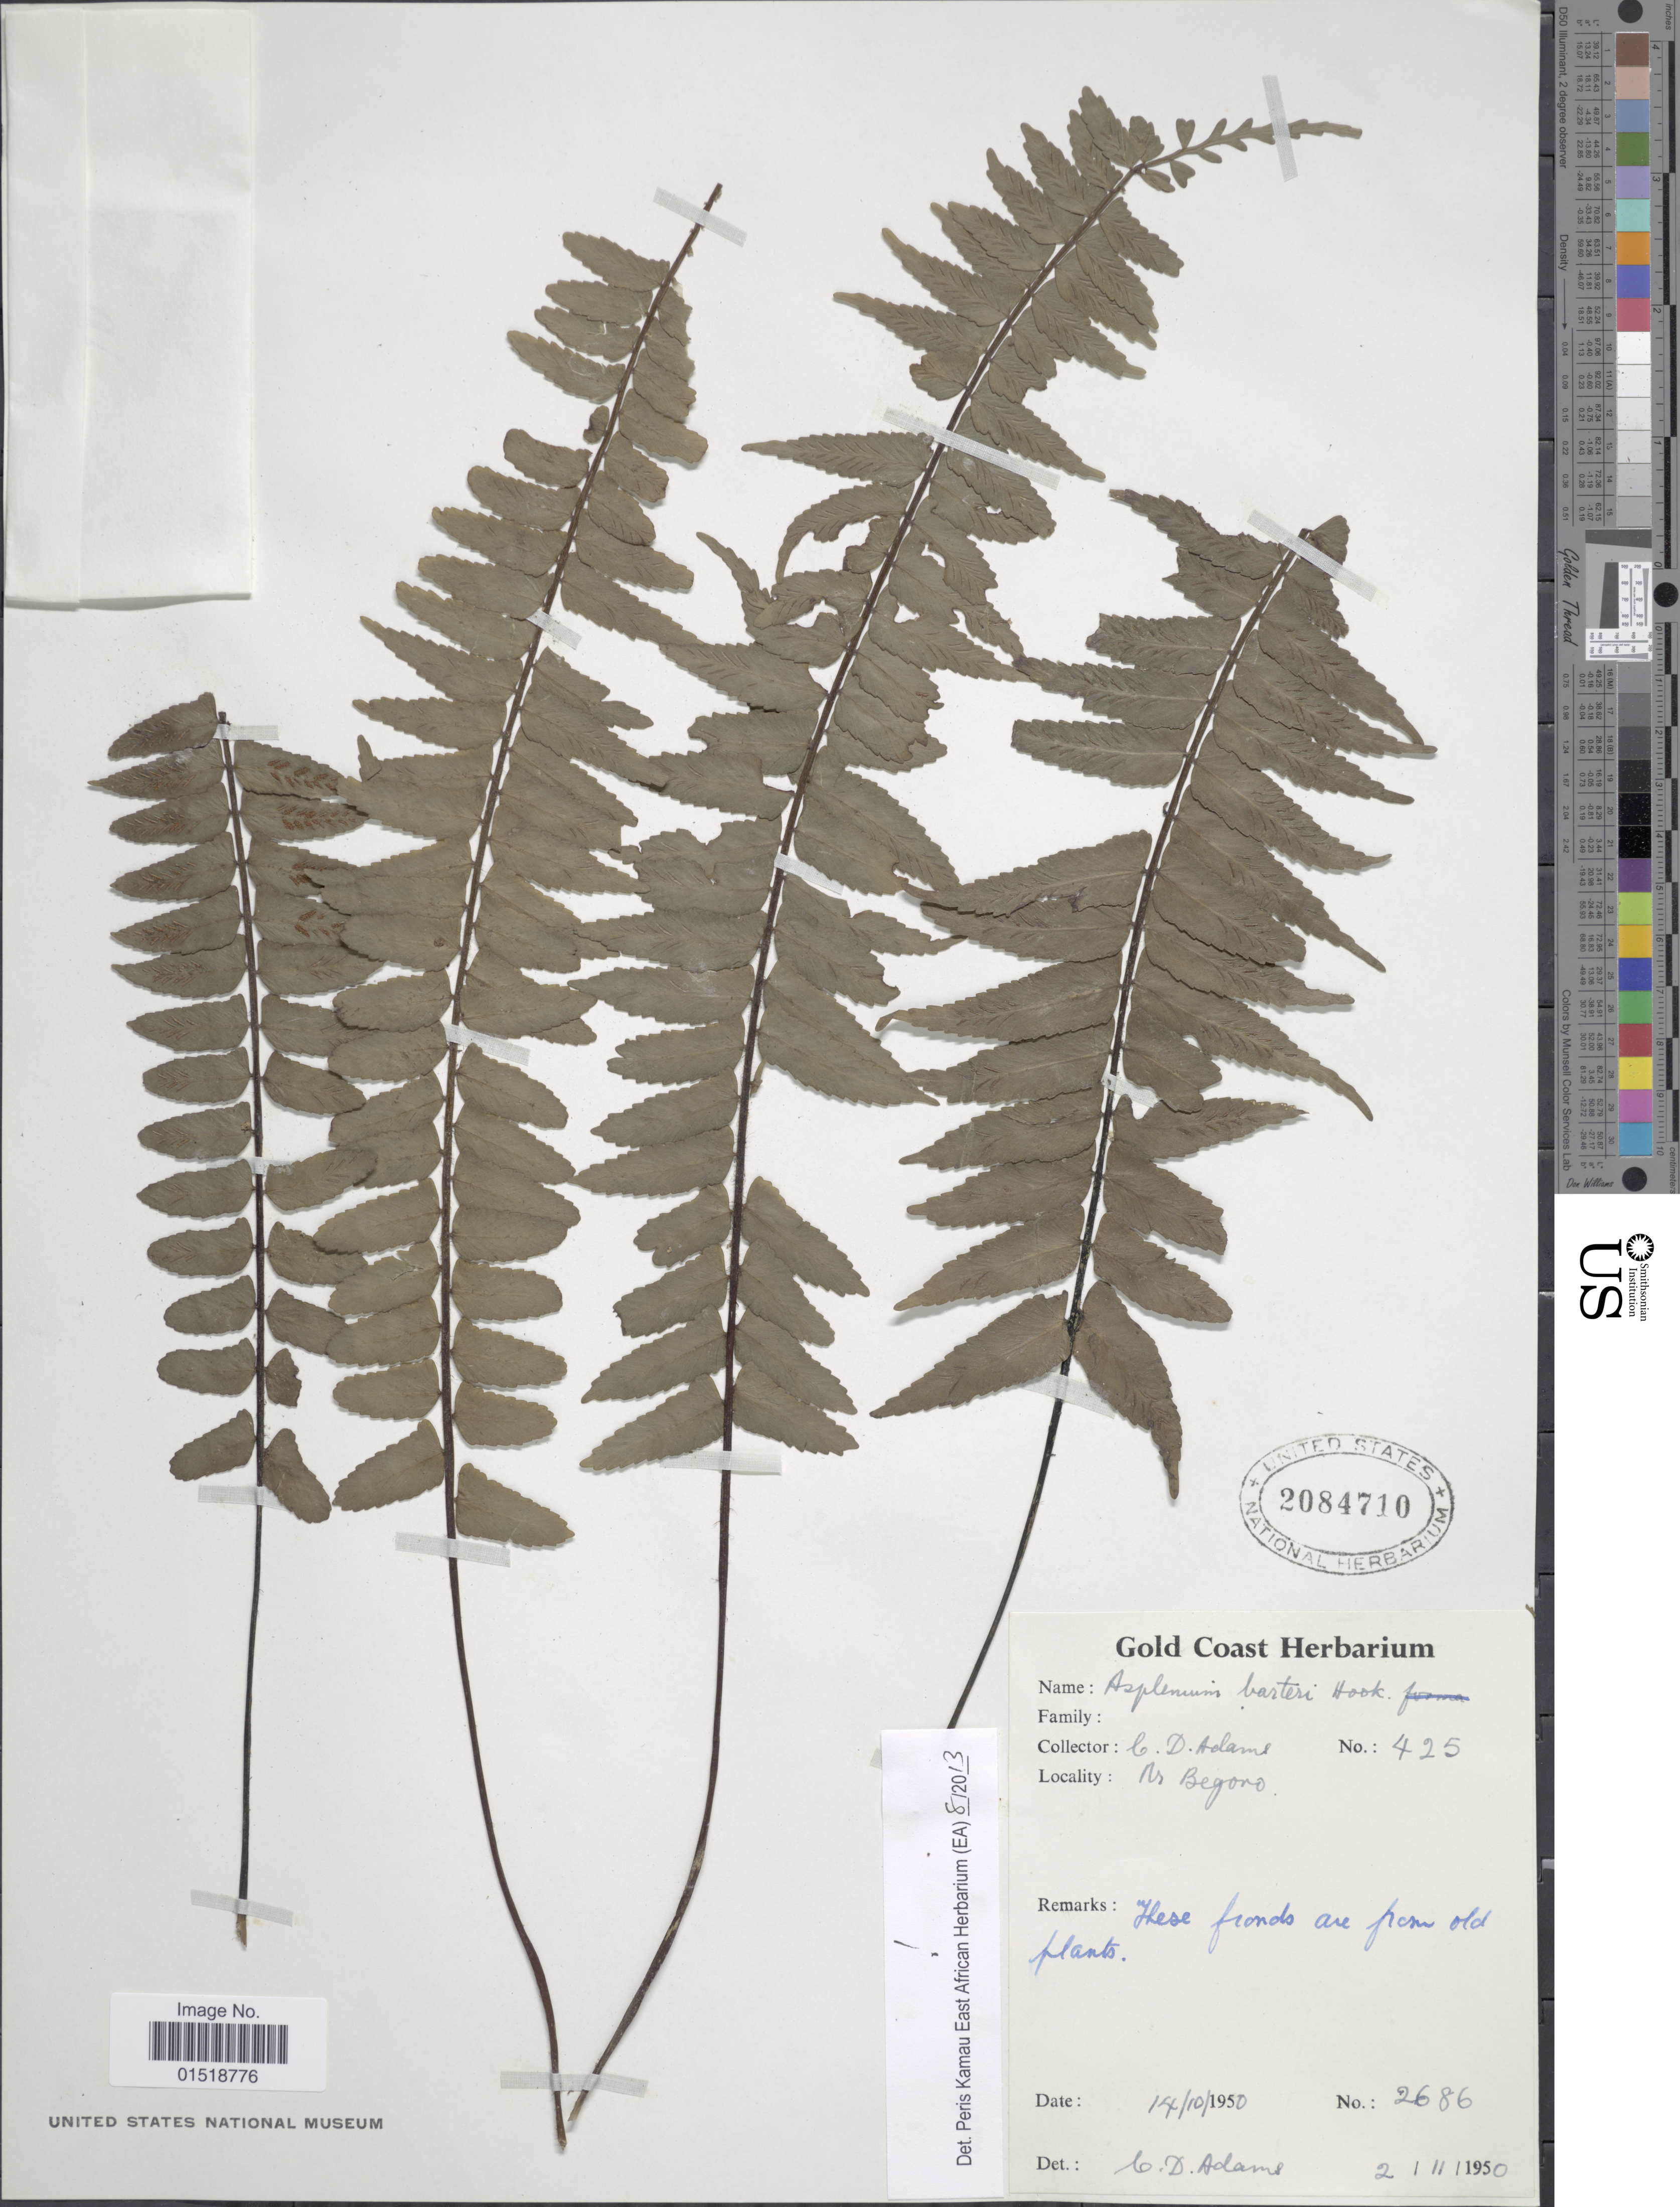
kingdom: Plantae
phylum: Tracheophyta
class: Polypodiopsida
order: Polypodiales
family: Aspleniaceae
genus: Asplenium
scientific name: Asplenium barteri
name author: Hook.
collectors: C. D. Adams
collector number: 425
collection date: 1950-10-14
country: Ghana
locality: Nr Begoro.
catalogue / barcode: US 2084710